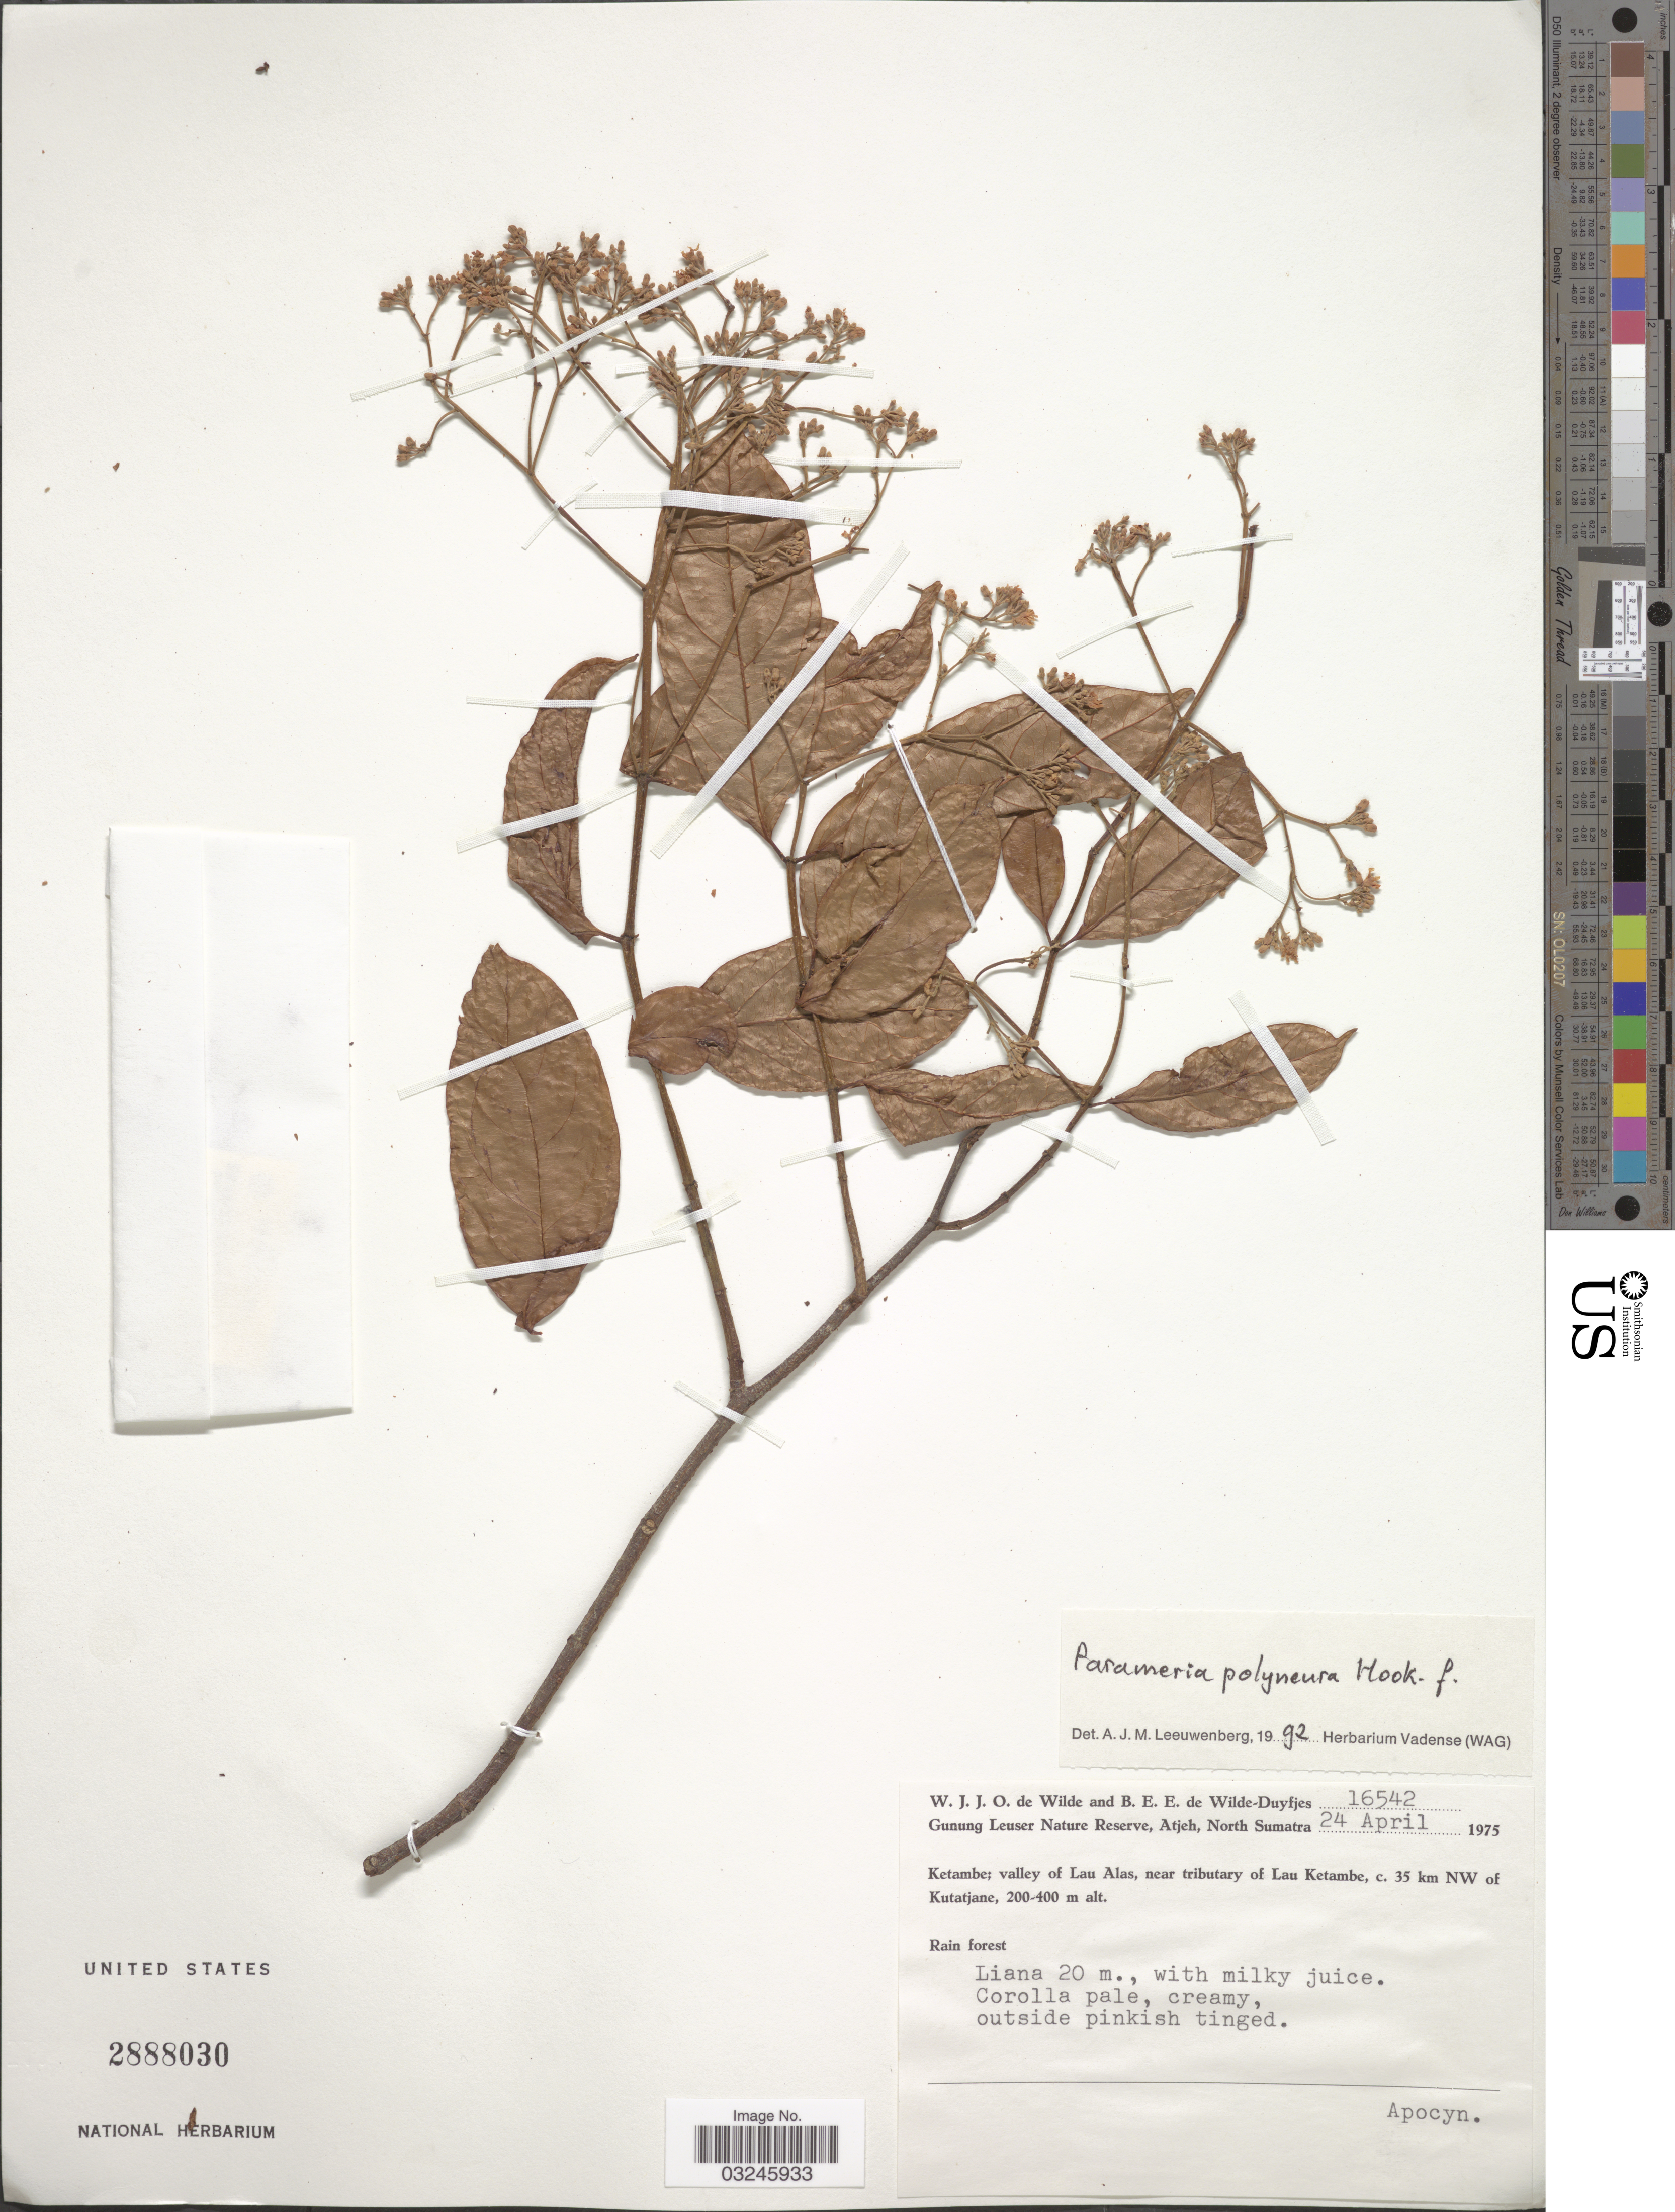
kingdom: Plantae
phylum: Tracheophyta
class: Magnoliopsida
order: Gentianales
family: Apocynaceae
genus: Parameria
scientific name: Parameria polyneura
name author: Hook. f.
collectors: W. J. de Wilde & B. E. de Wilde-Duyfjes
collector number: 16542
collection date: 1975-04-24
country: Indonesia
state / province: Sumatra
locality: Gunung Leuser Nature Reserve, Atjeh, North Sumatra, Ketambe Valley of Lau Alas, near tributary of Lau Ketambe, c. 35 km NW of Kutatjane.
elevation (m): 200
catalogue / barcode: US 2888030